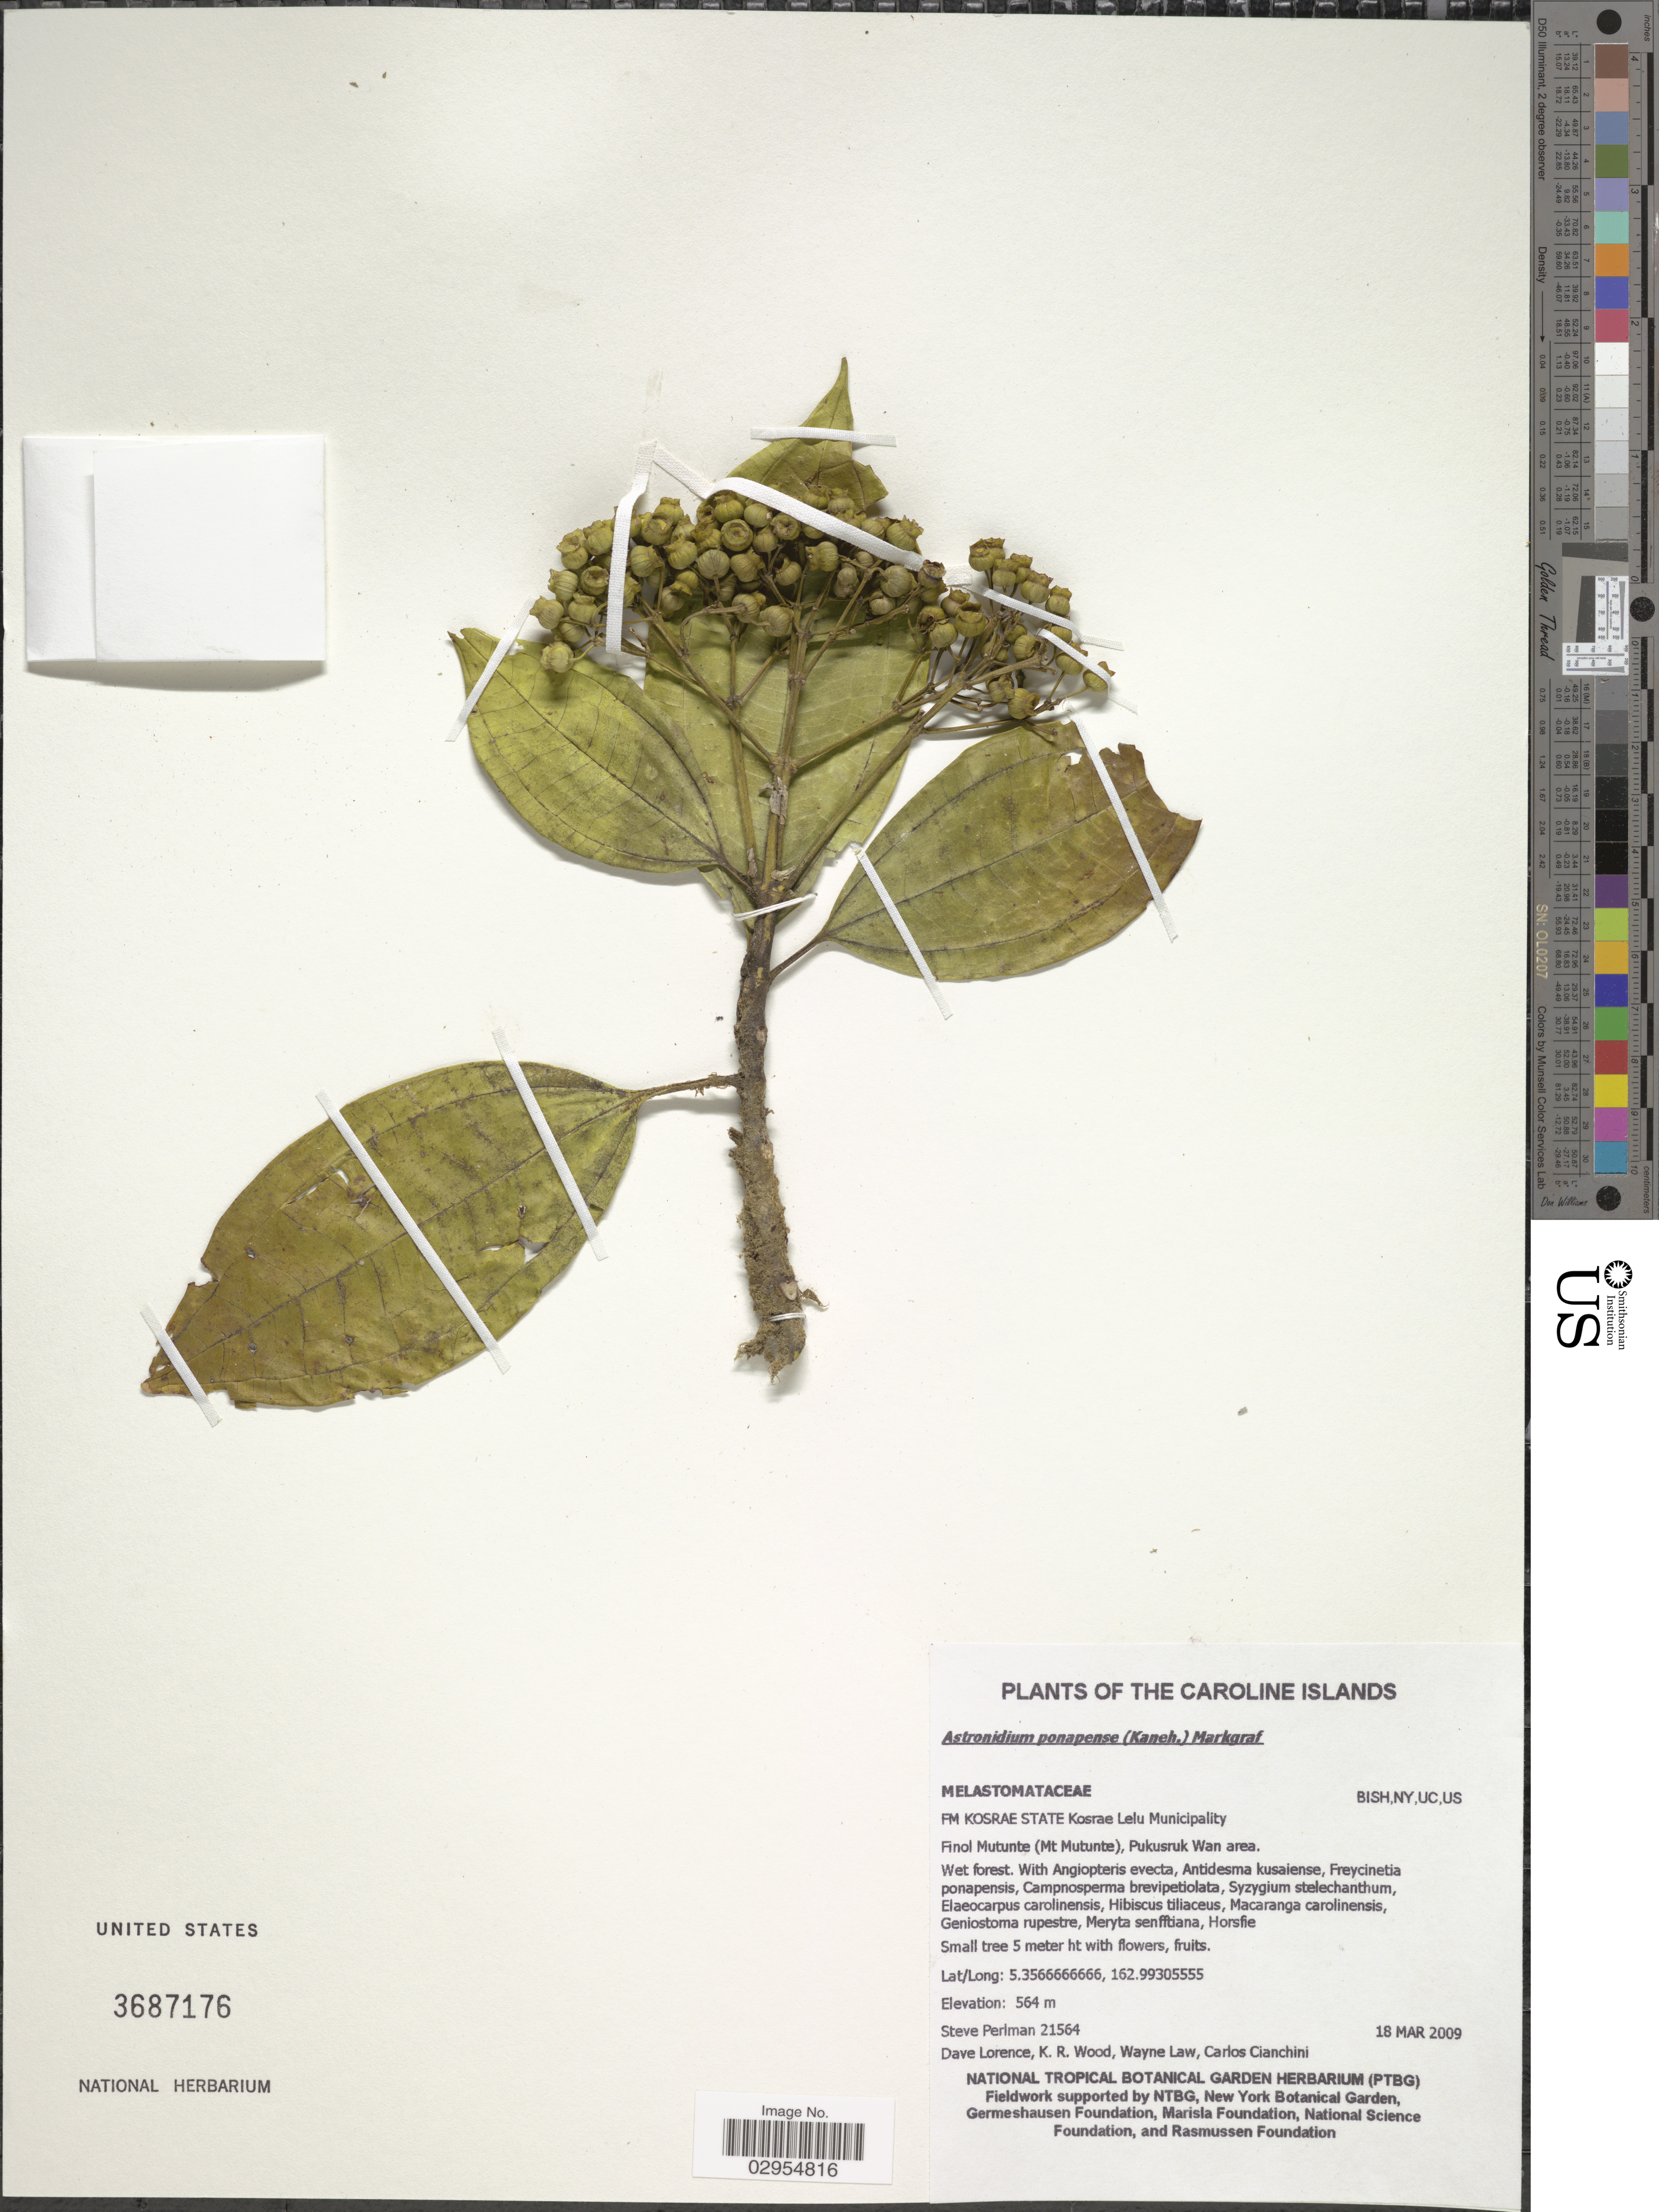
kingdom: Plantae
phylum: Tracheophyta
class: Magnoliopsida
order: Myrtales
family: Melastomataceae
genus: Astronidium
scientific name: Astronidium ponapense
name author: (Kaneh.) Markgr.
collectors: S. Perlman, D. Lorence, K. R. Wood, W. Law & C. Cianchini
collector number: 21564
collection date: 2009-03-18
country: Micronesia, Federated States of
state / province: Kosrae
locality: The Caroline Islands. FM Kosrae state, Kosrae Lelu Municipality. Finol Mutunte (Mt Mutunte), Pukusruk Wan area.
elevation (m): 564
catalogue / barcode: US 3687176